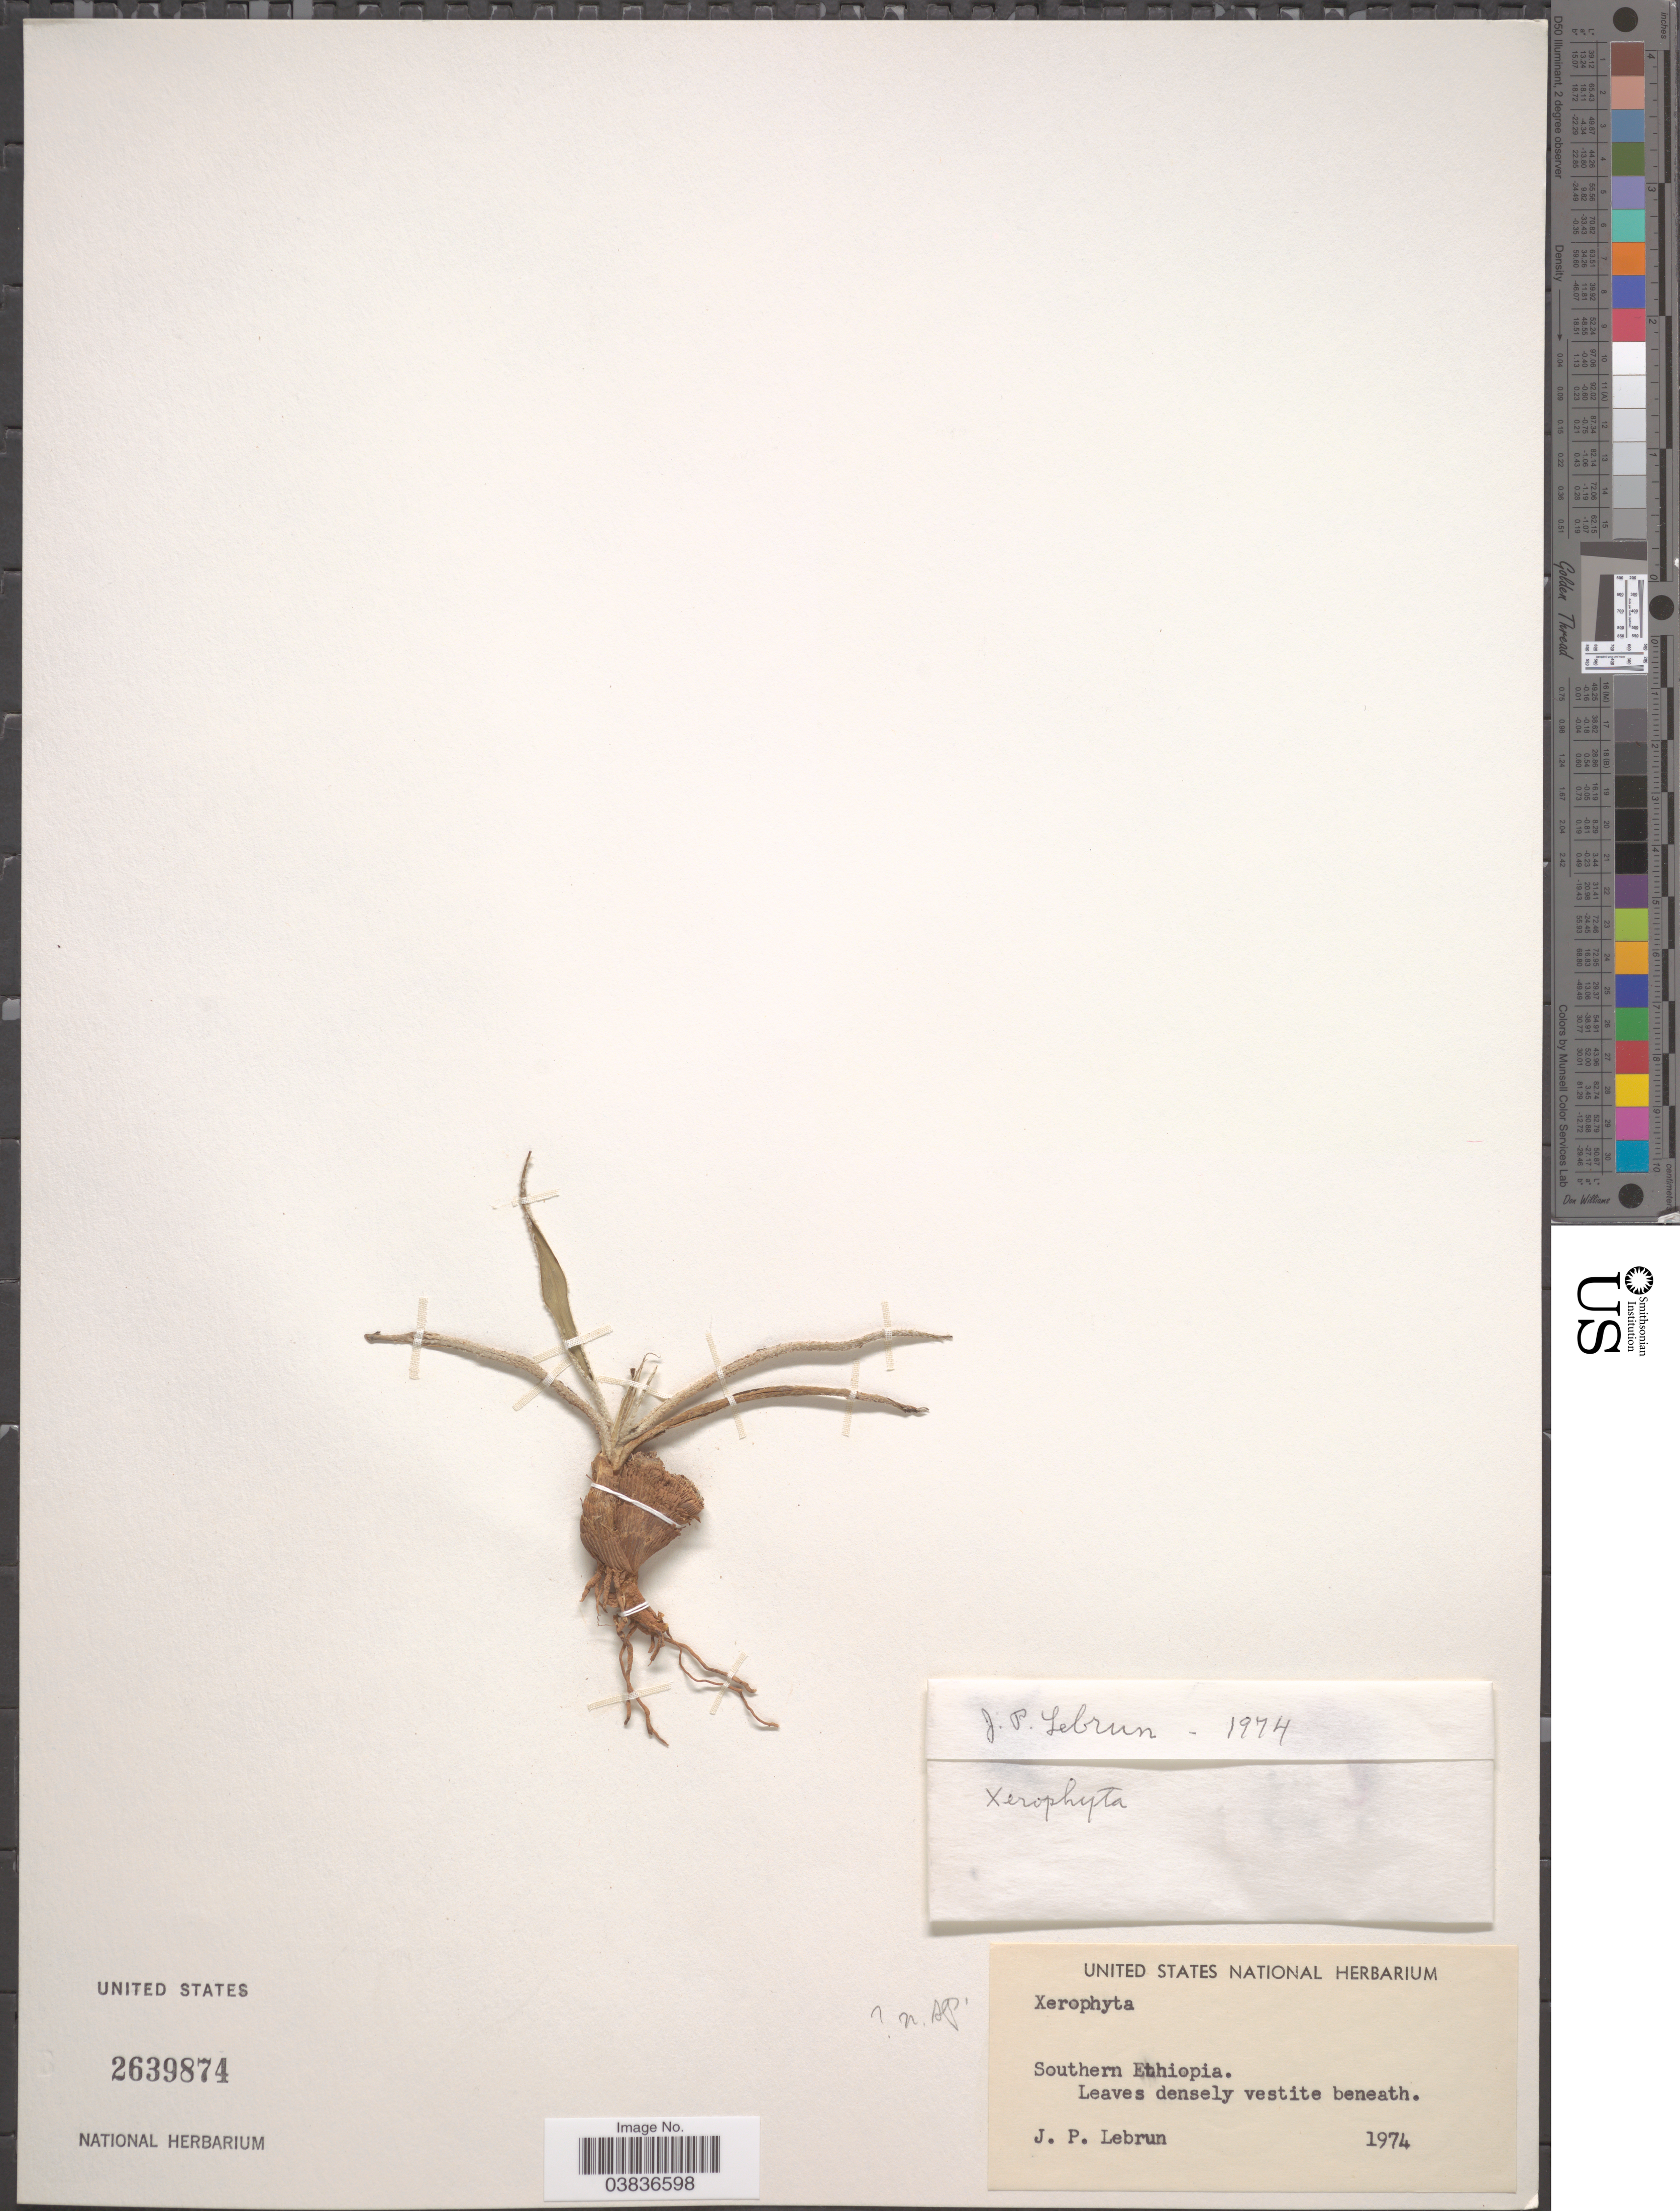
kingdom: Plantae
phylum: Tracheophyta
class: Liliopsida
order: Pandanales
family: Velloziaceae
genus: Xerophyta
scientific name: Xerophyta sp.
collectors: J. A. Lebrun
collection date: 1974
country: Ethiopia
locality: Southern Ethiopia.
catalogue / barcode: US 2639874